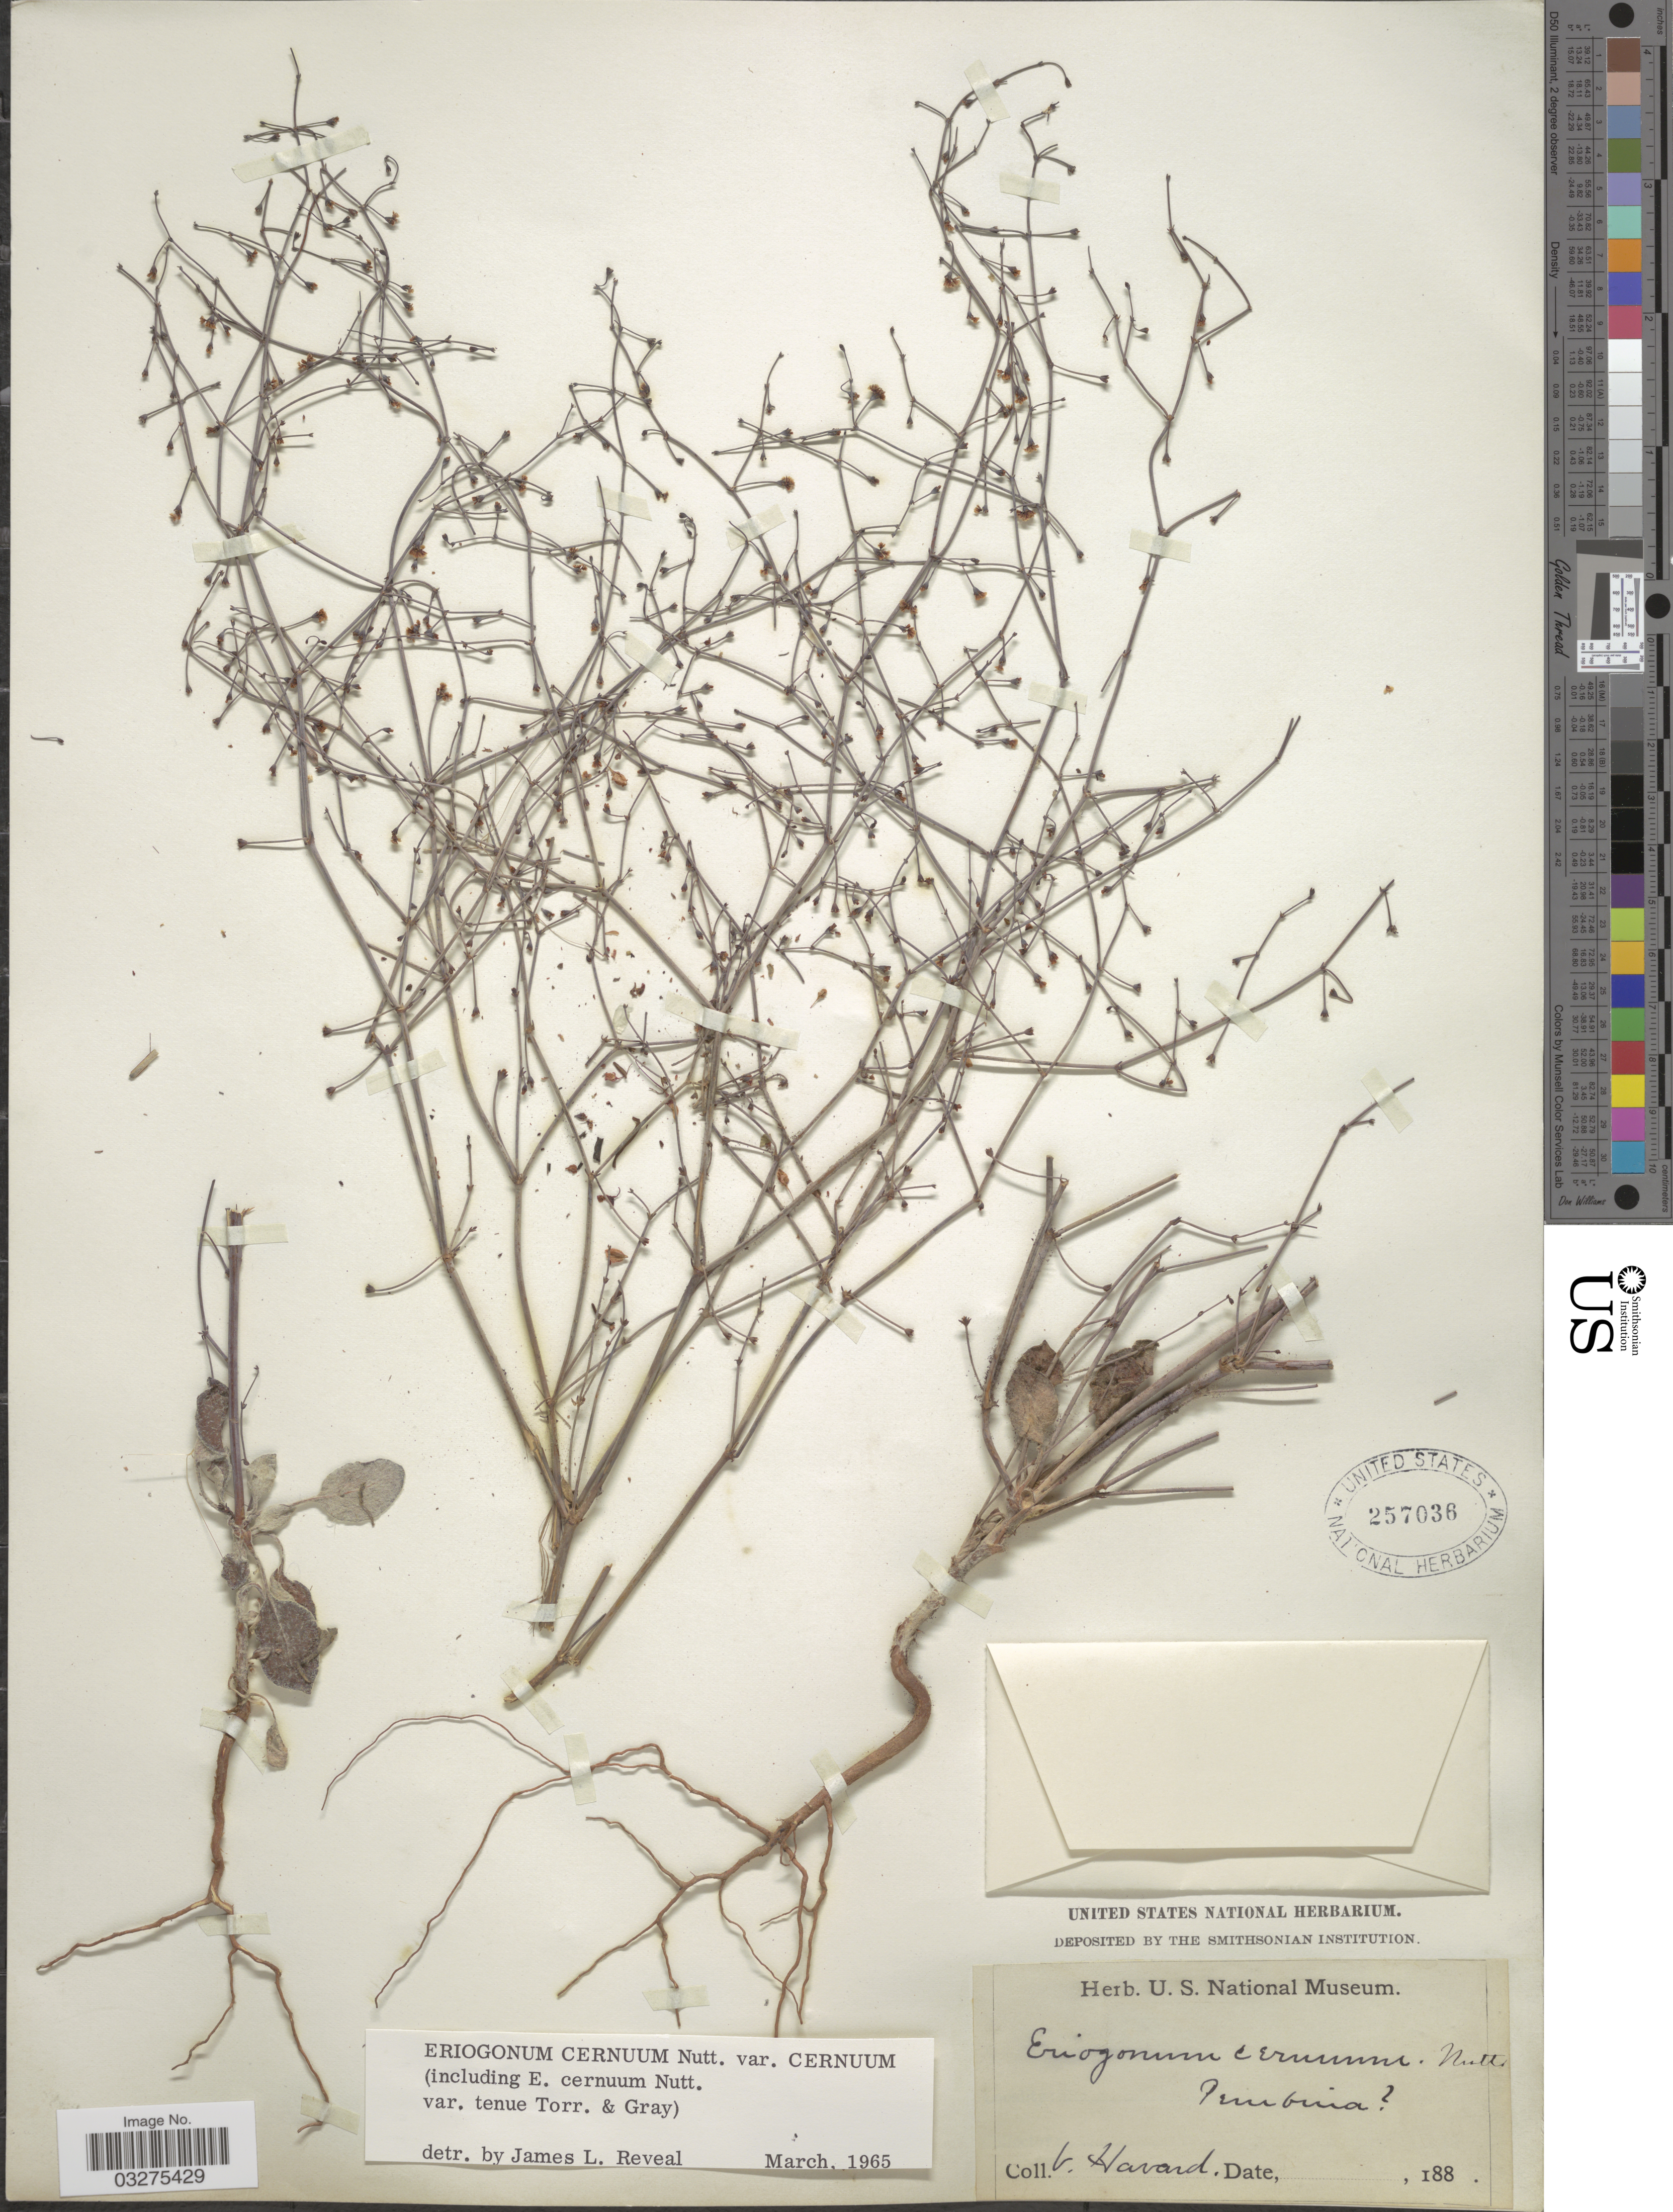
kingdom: Plantae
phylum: Tracheophyta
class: Magnoliopsida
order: Caryophyllales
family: Polygonaceae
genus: Eriogonum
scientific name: Eriogonum cernuum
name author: Nutt.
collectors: V. Harvard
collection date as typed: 188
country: United States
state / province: North Dakota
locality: Pembina [unsure placement].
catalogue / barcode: US 257036